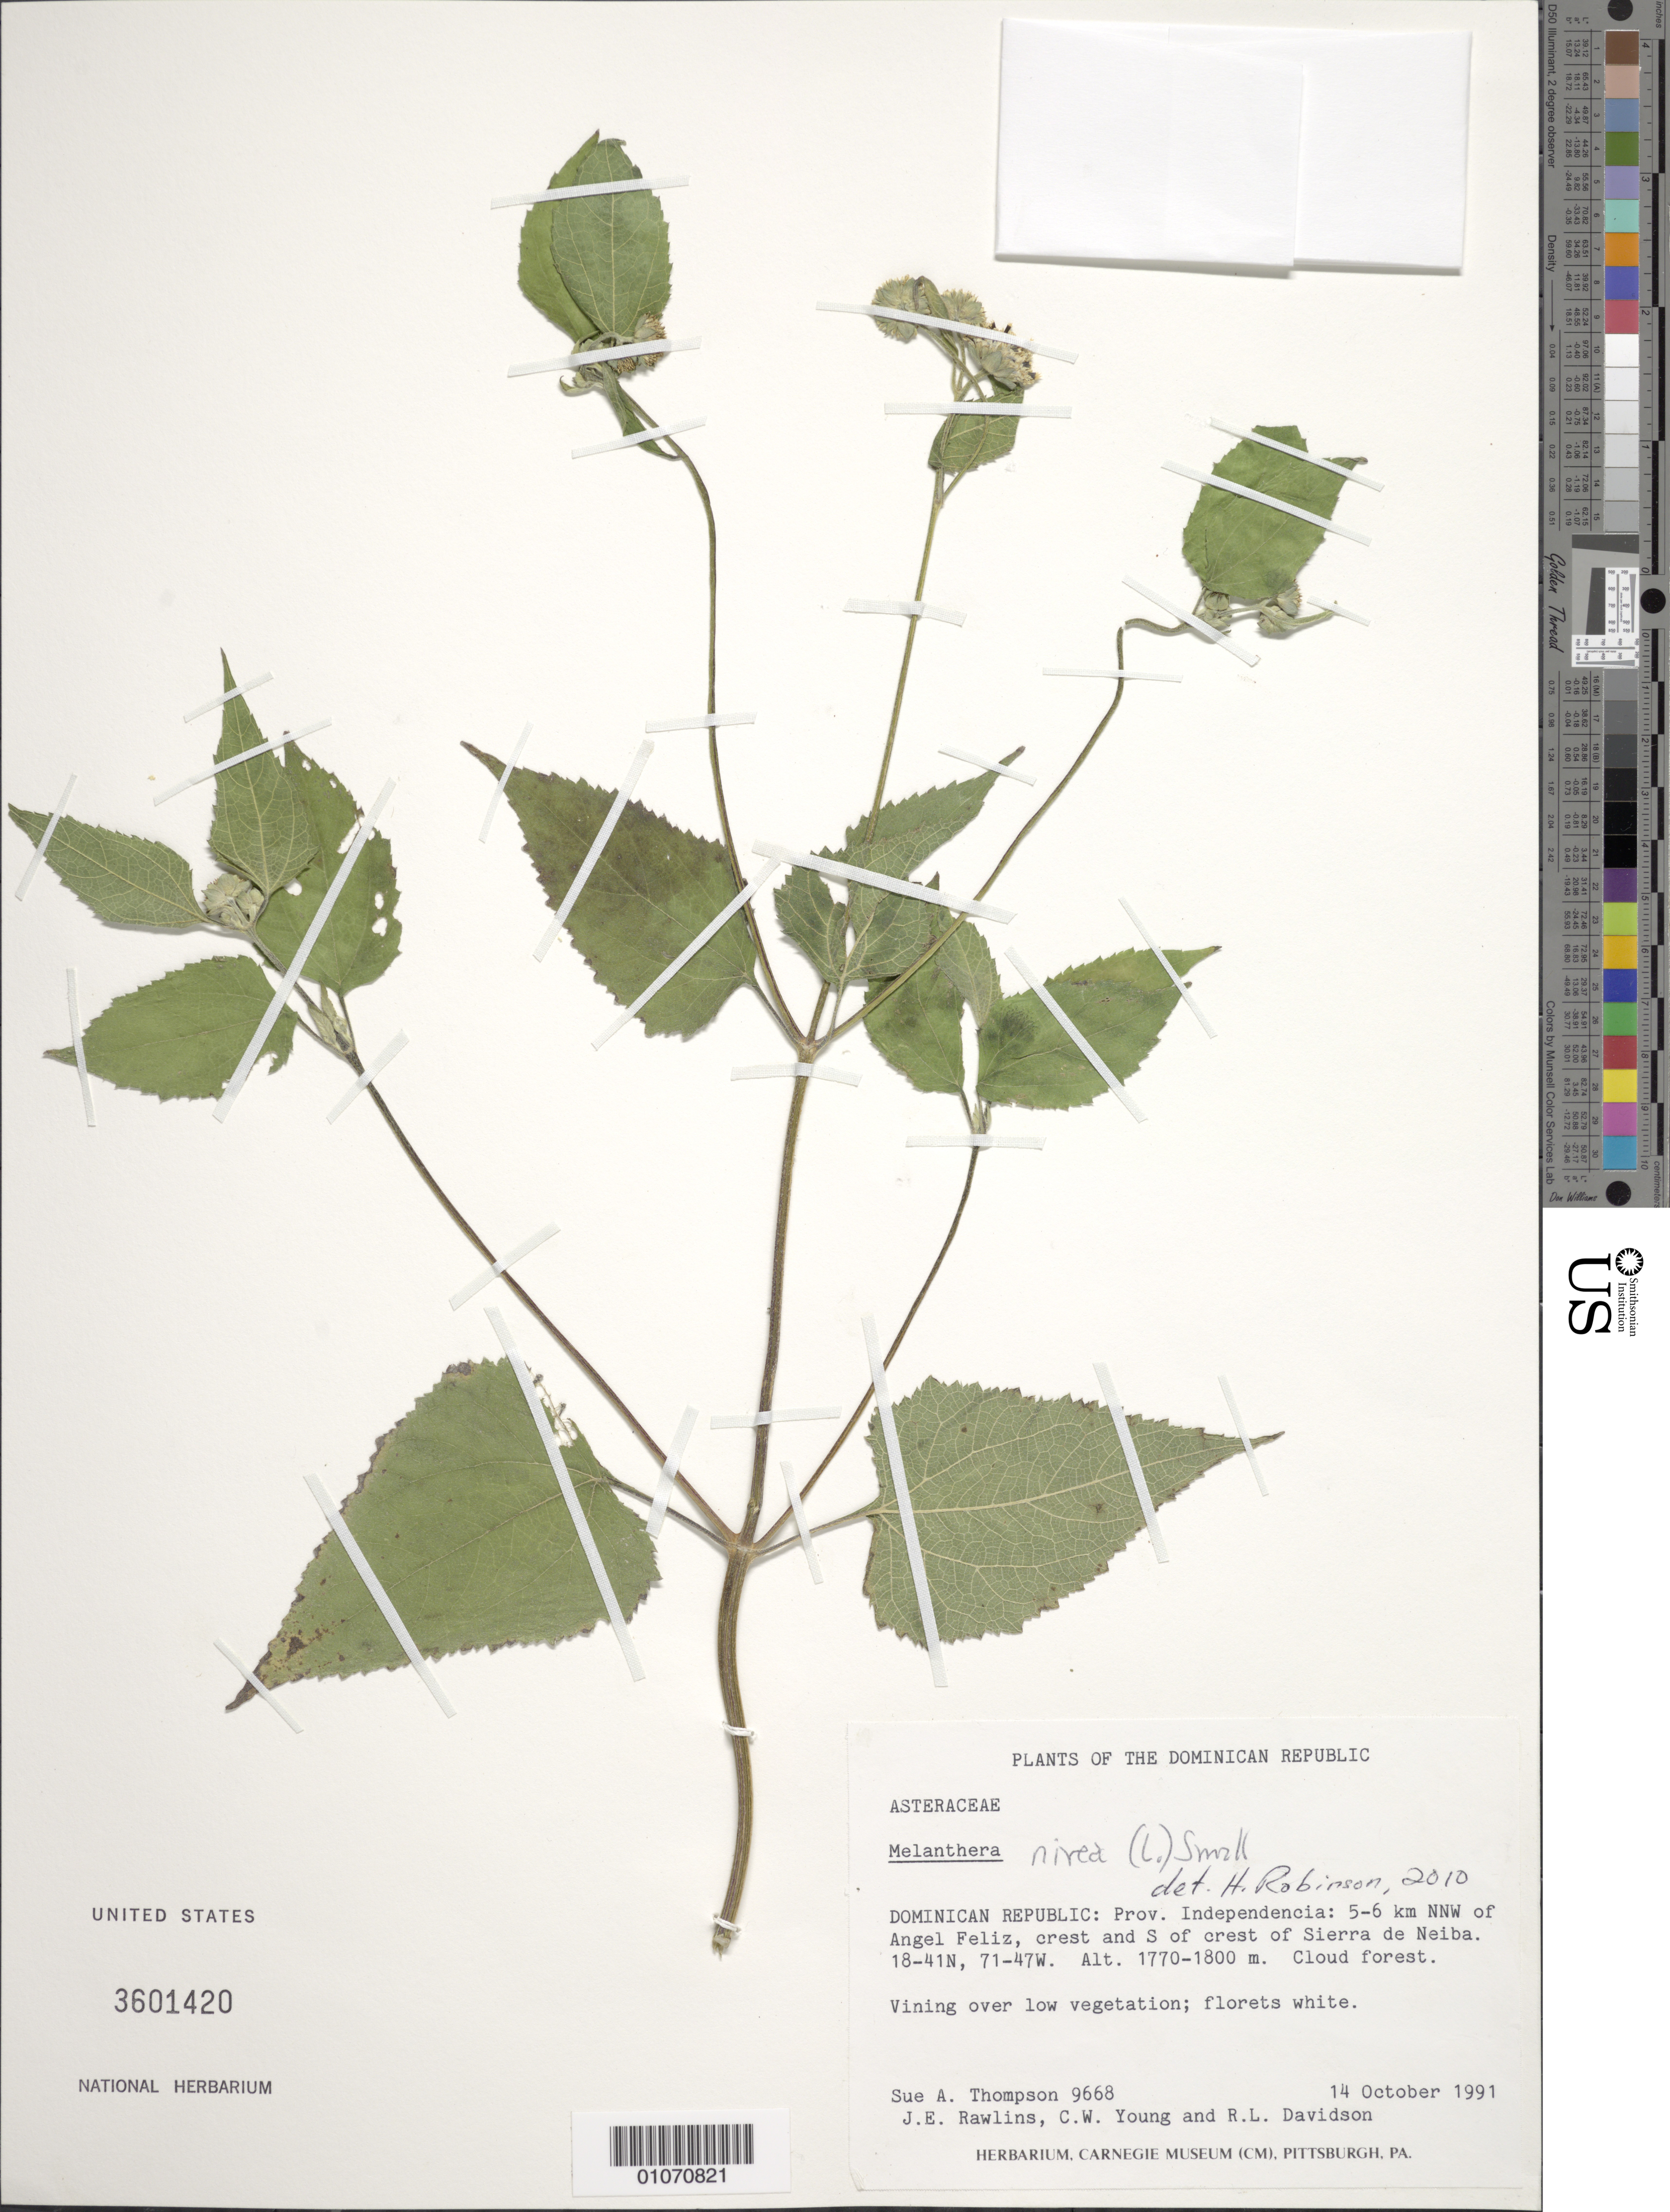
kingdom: Plantae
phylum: Tracheophyta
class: Magnoliopsida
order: Asterales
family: Asteraceae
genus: Melanthera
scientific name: Melanthera nivea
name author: (L.) Small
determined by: Robinson, Harold E., (US)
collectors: S. A. Thompson, J. Rawlins, C. Young & R. Davidson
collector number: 9668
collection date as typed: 14 Oct 1991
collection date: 1991-10-14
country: Dominican Republic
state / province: Independencia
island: Hispaniola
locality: Angel Feliz, 5-6 km NNW of; crest and S of crest of Sierra de Neiba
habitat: Cloud forest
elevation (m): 1770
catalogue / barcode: US 3601420